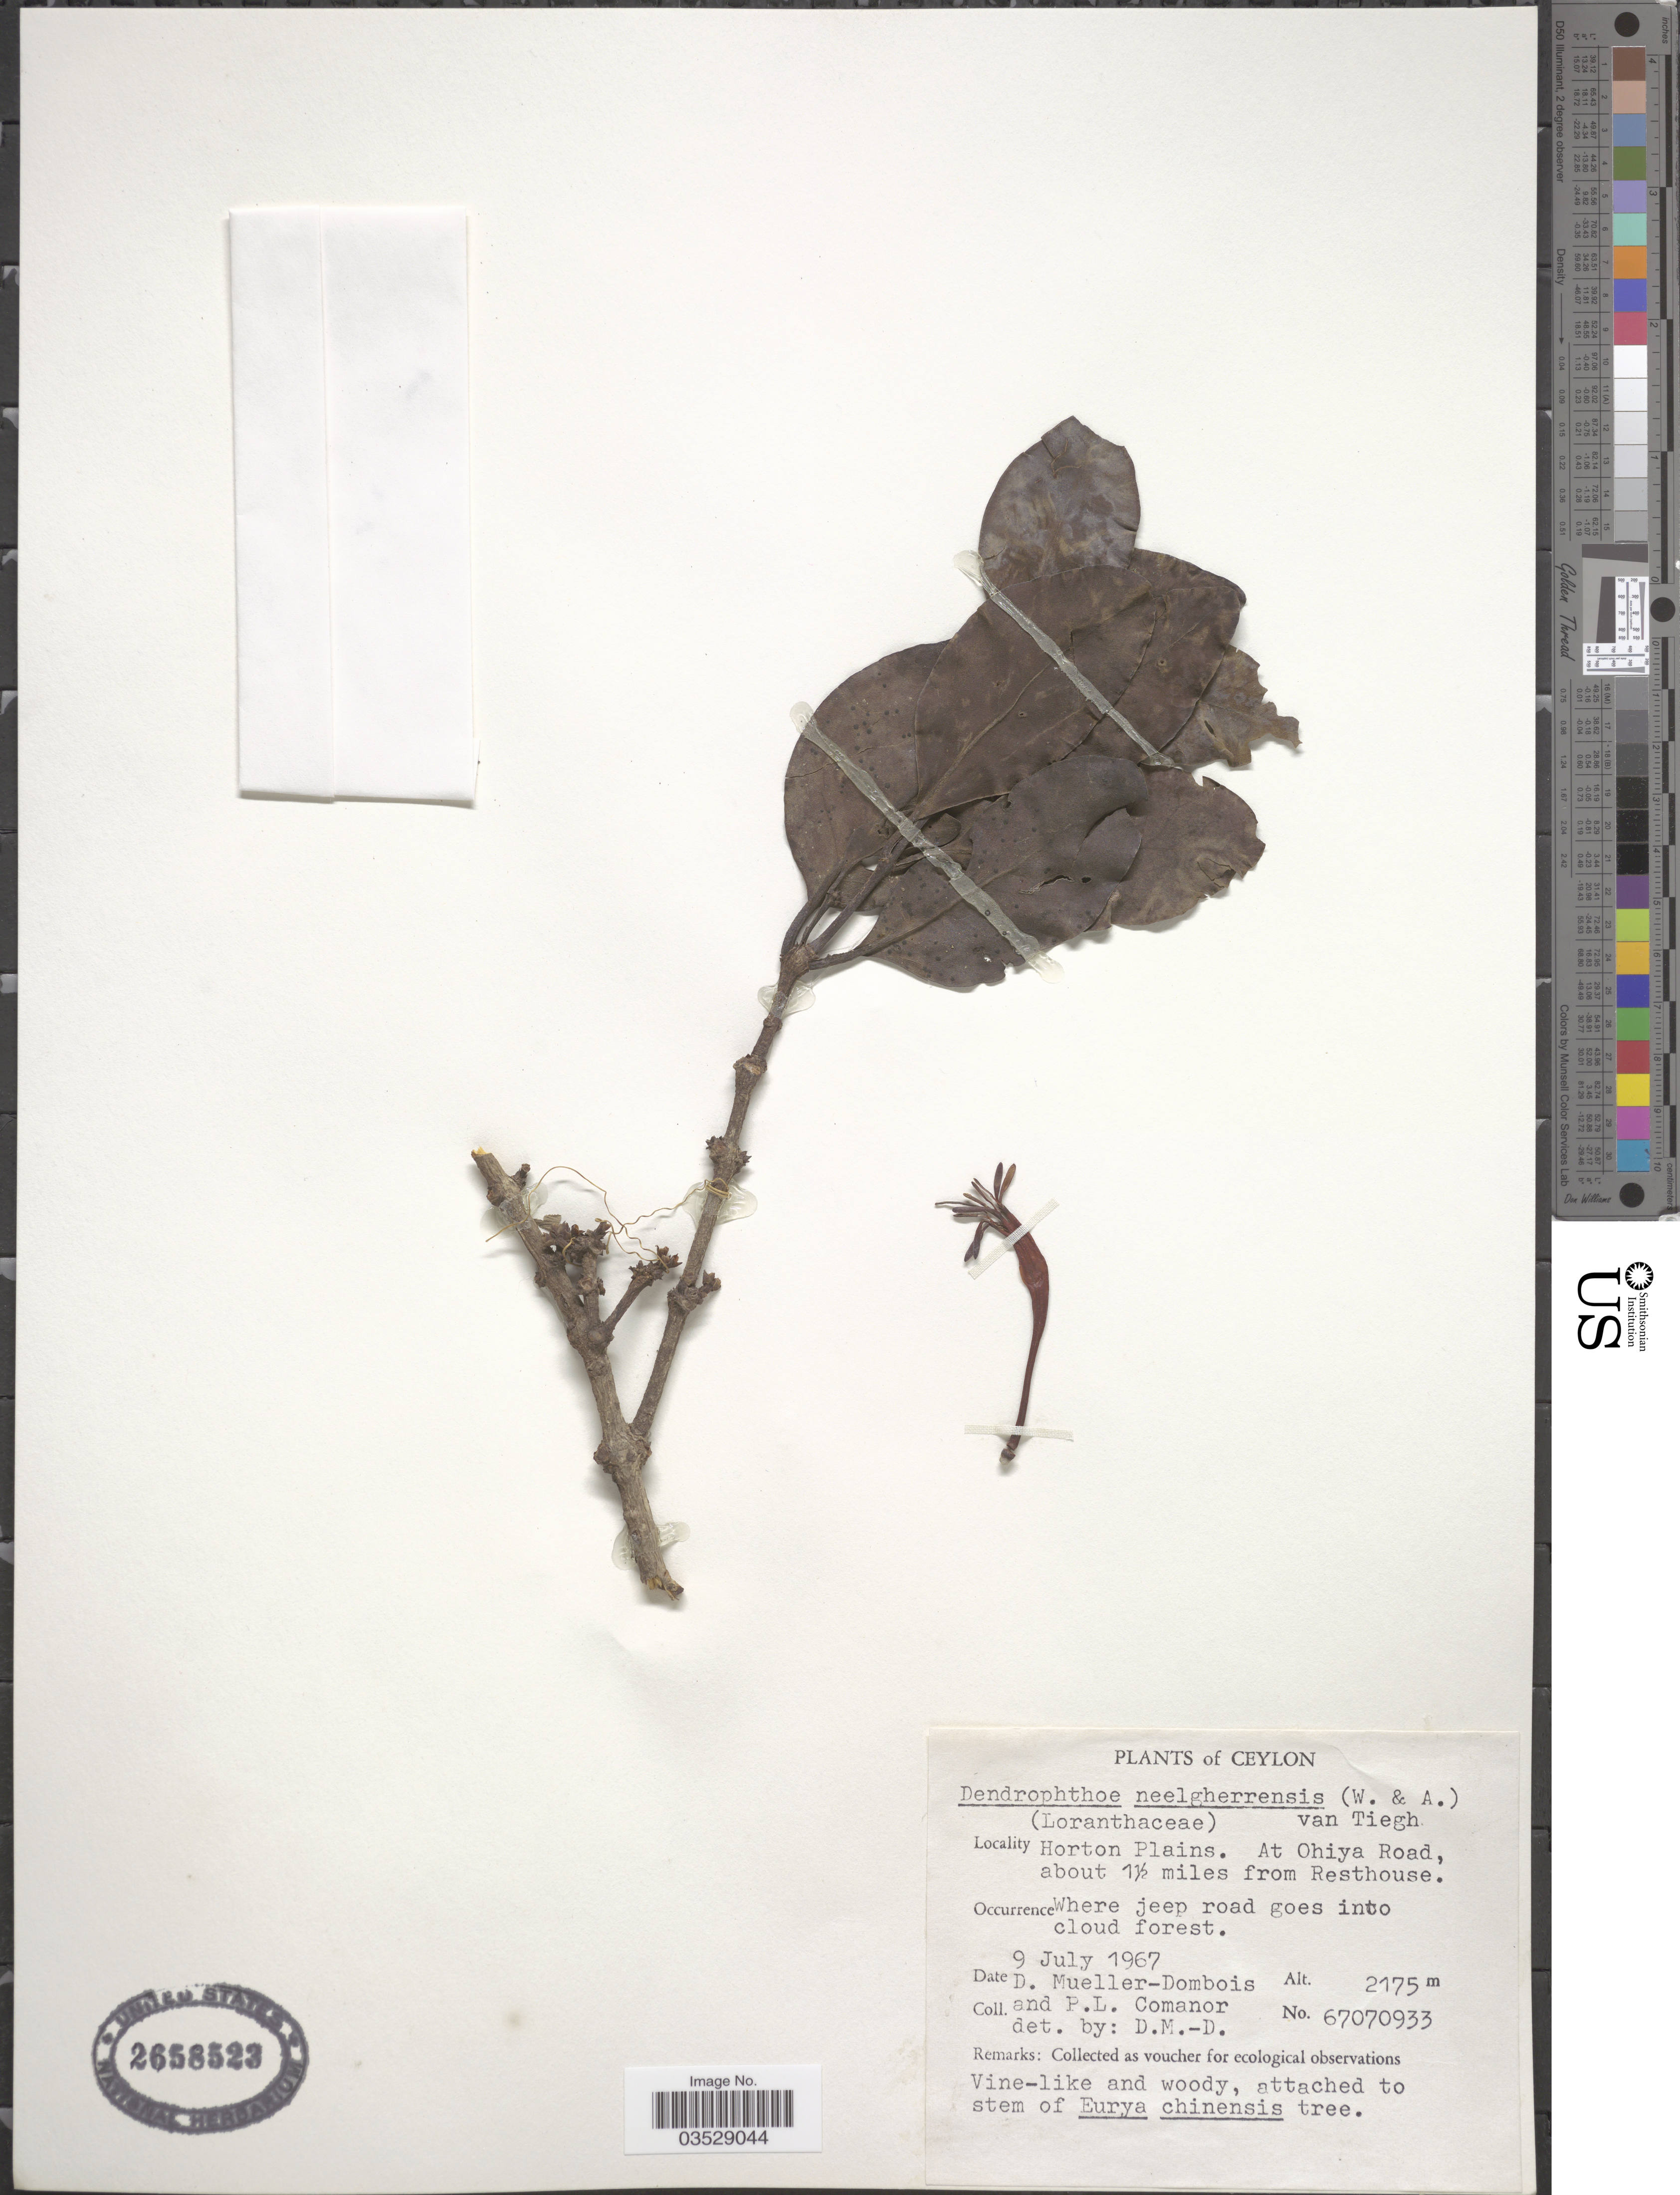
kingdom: Plantae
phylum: Tracheophyta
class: Magnoliopsida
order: Santalales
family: Loranthaceae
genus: Dendrophthoe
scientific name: Dendrophthoe trigona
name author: (Wight & Arn.) Danser ex Santapau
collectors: D. Mueller-Dombois & P. Comanor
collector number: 67070933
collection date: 1967-07-09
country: Sri Lanka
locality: Ceylon. Horton Plains. At Ohiya Road, about 1½ miles from Resthouse. Where jeep road goes into cloud forest.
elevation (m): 2175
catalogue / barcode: US 2658523